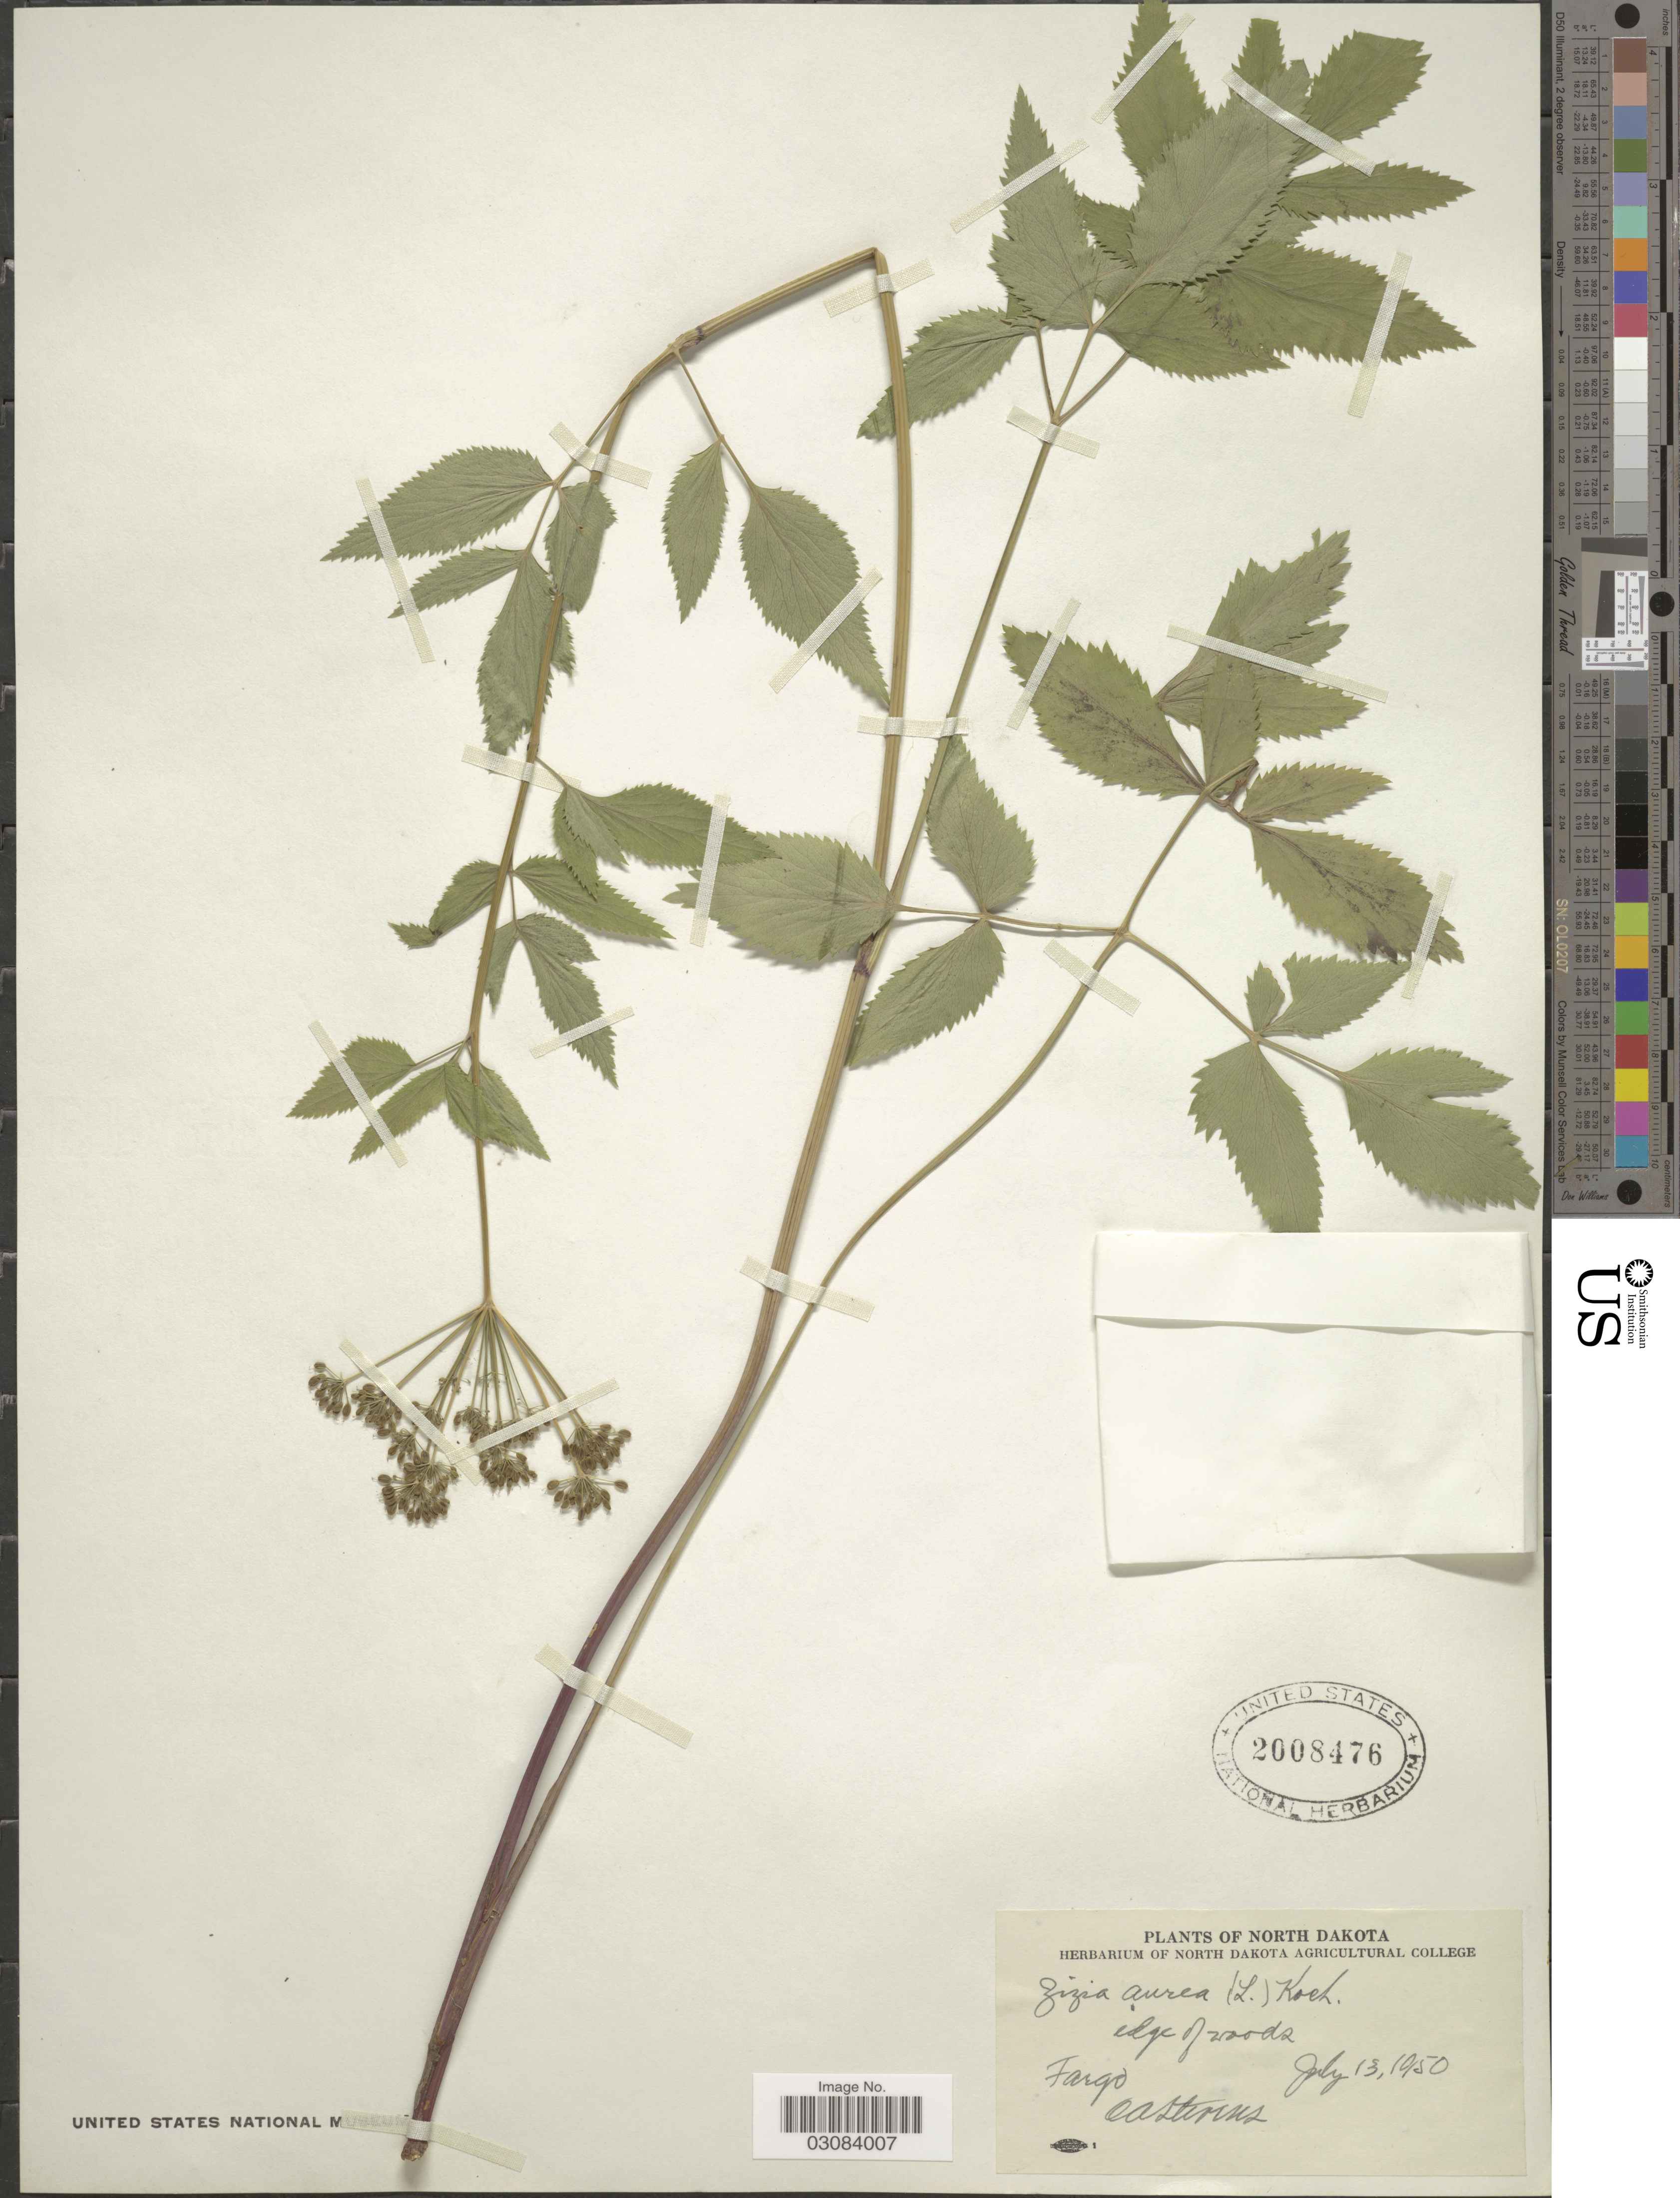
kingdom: Plantae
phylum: Tracheophyta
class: Magnoliopsida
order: Apiales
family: Apiaceae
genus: Zizia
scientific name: Zizia aurea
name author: (L.) Koch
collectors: O. A. Stevens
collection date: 1950-07-13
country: United States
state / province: North Dakota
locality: Edge of woods. Fargo.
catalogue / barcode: US 2008476